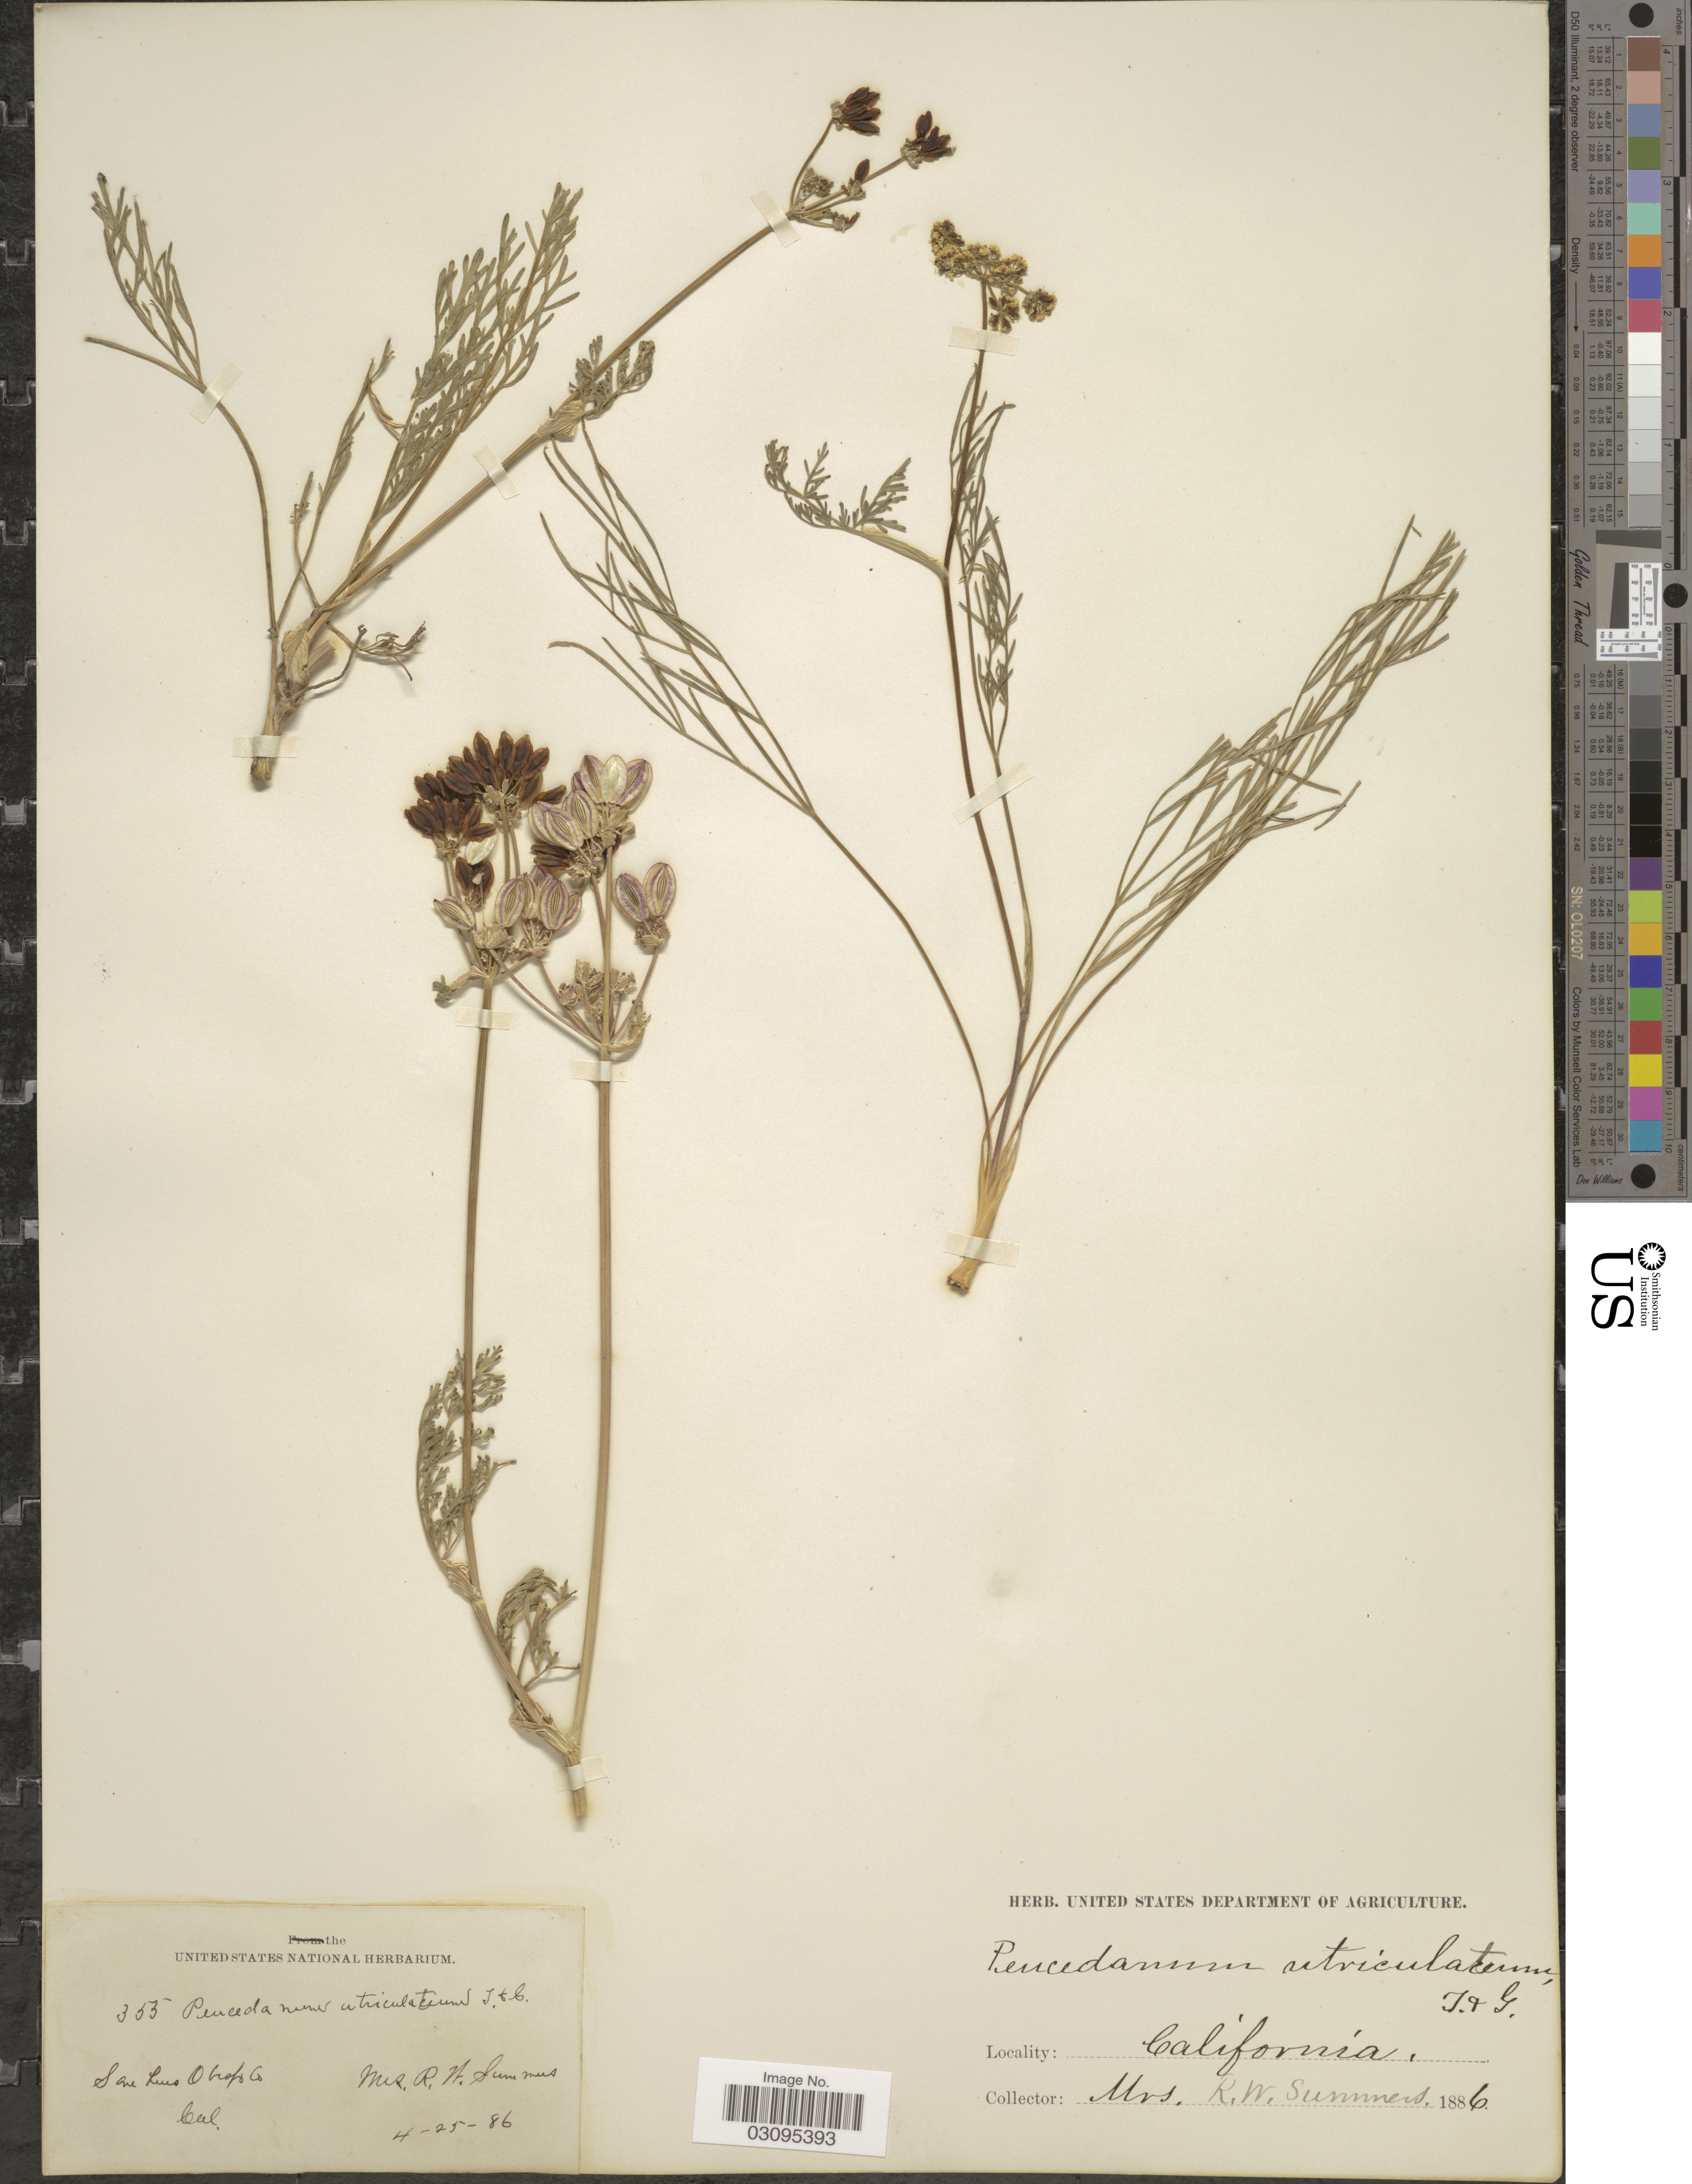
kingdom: Plantae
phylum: Tracheophyta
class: Magnoliopsida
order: Apiales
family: Apiaceae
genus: Lomatium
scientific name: Lomatium utriculatum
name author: (Nutt. ex Torr. & A. Gray) J.M. Coult. & Rose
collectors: R. Summers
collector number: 355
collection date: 1886-04-25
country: United States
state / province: California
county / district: San Luis Obispo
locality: San Luis Obispo Co.